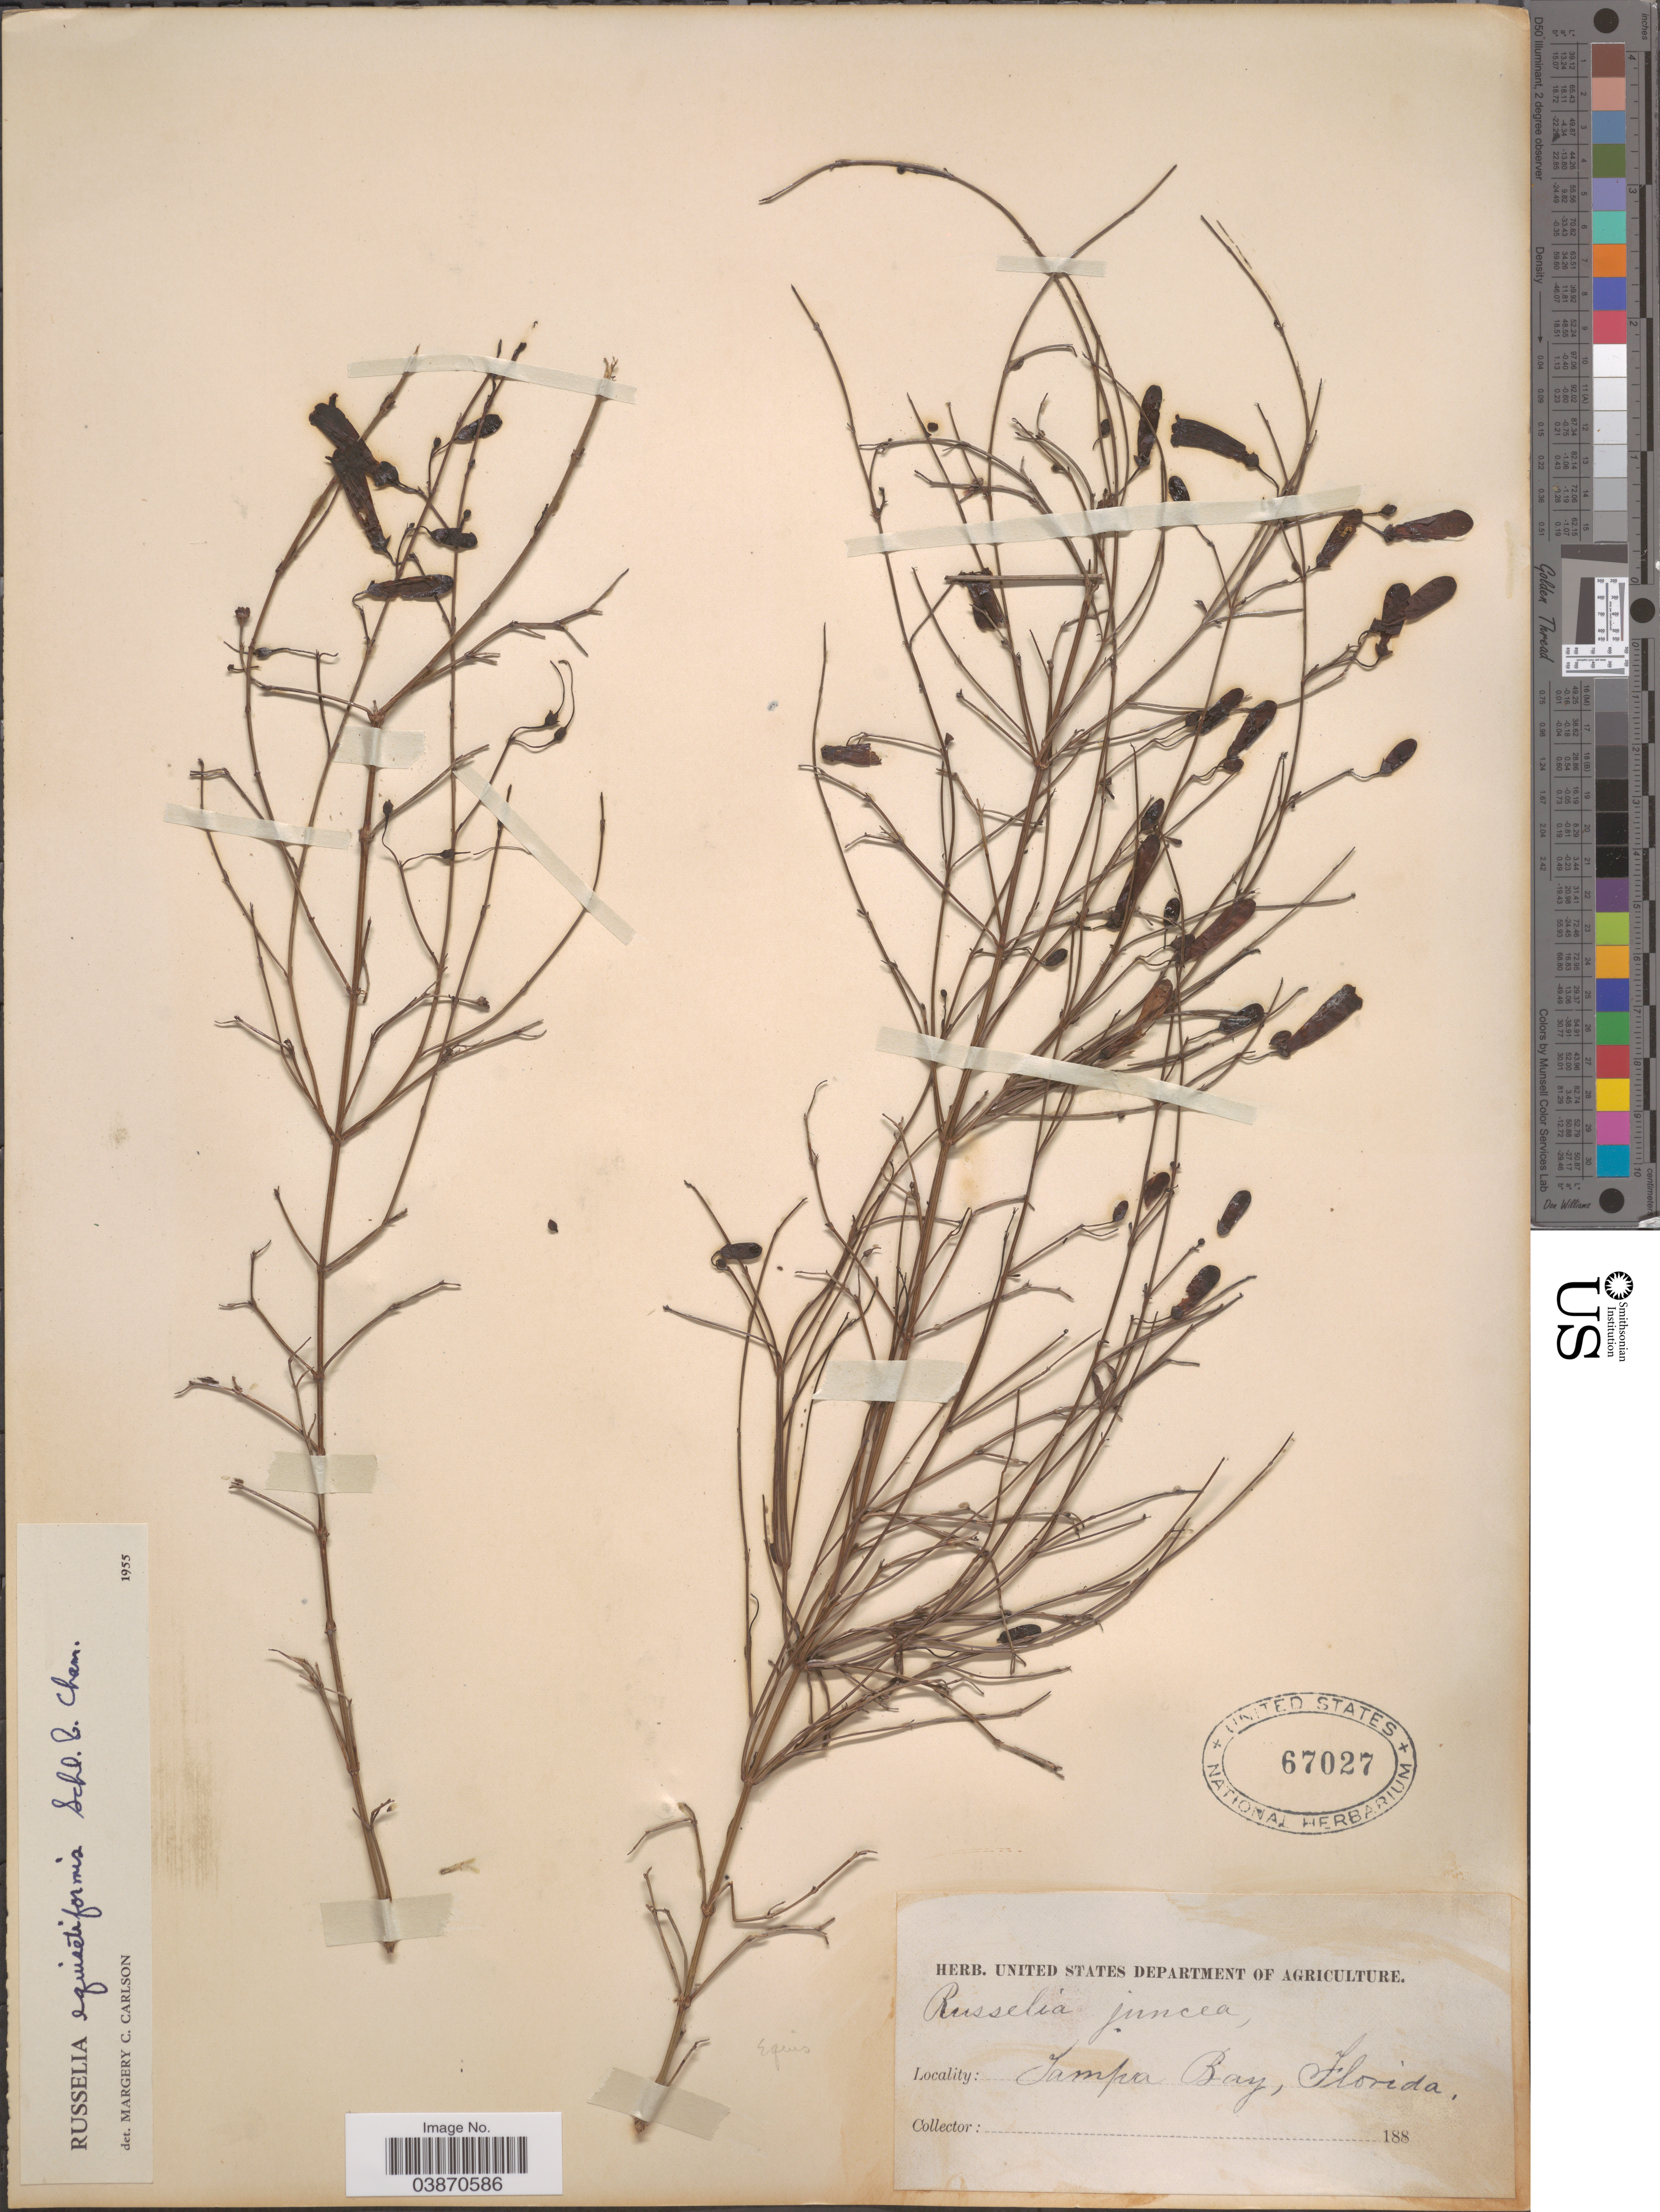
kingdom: Plantae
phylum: Tracheophyta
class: Magnoliopsida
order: Lamiales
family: Plantaginaceae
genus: Russelia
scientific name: Russelia equisetiformis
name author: Schltdl. & Cham.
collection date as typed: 188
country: United States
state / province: Florida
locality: Tampa Bay.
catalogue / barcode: US 67027